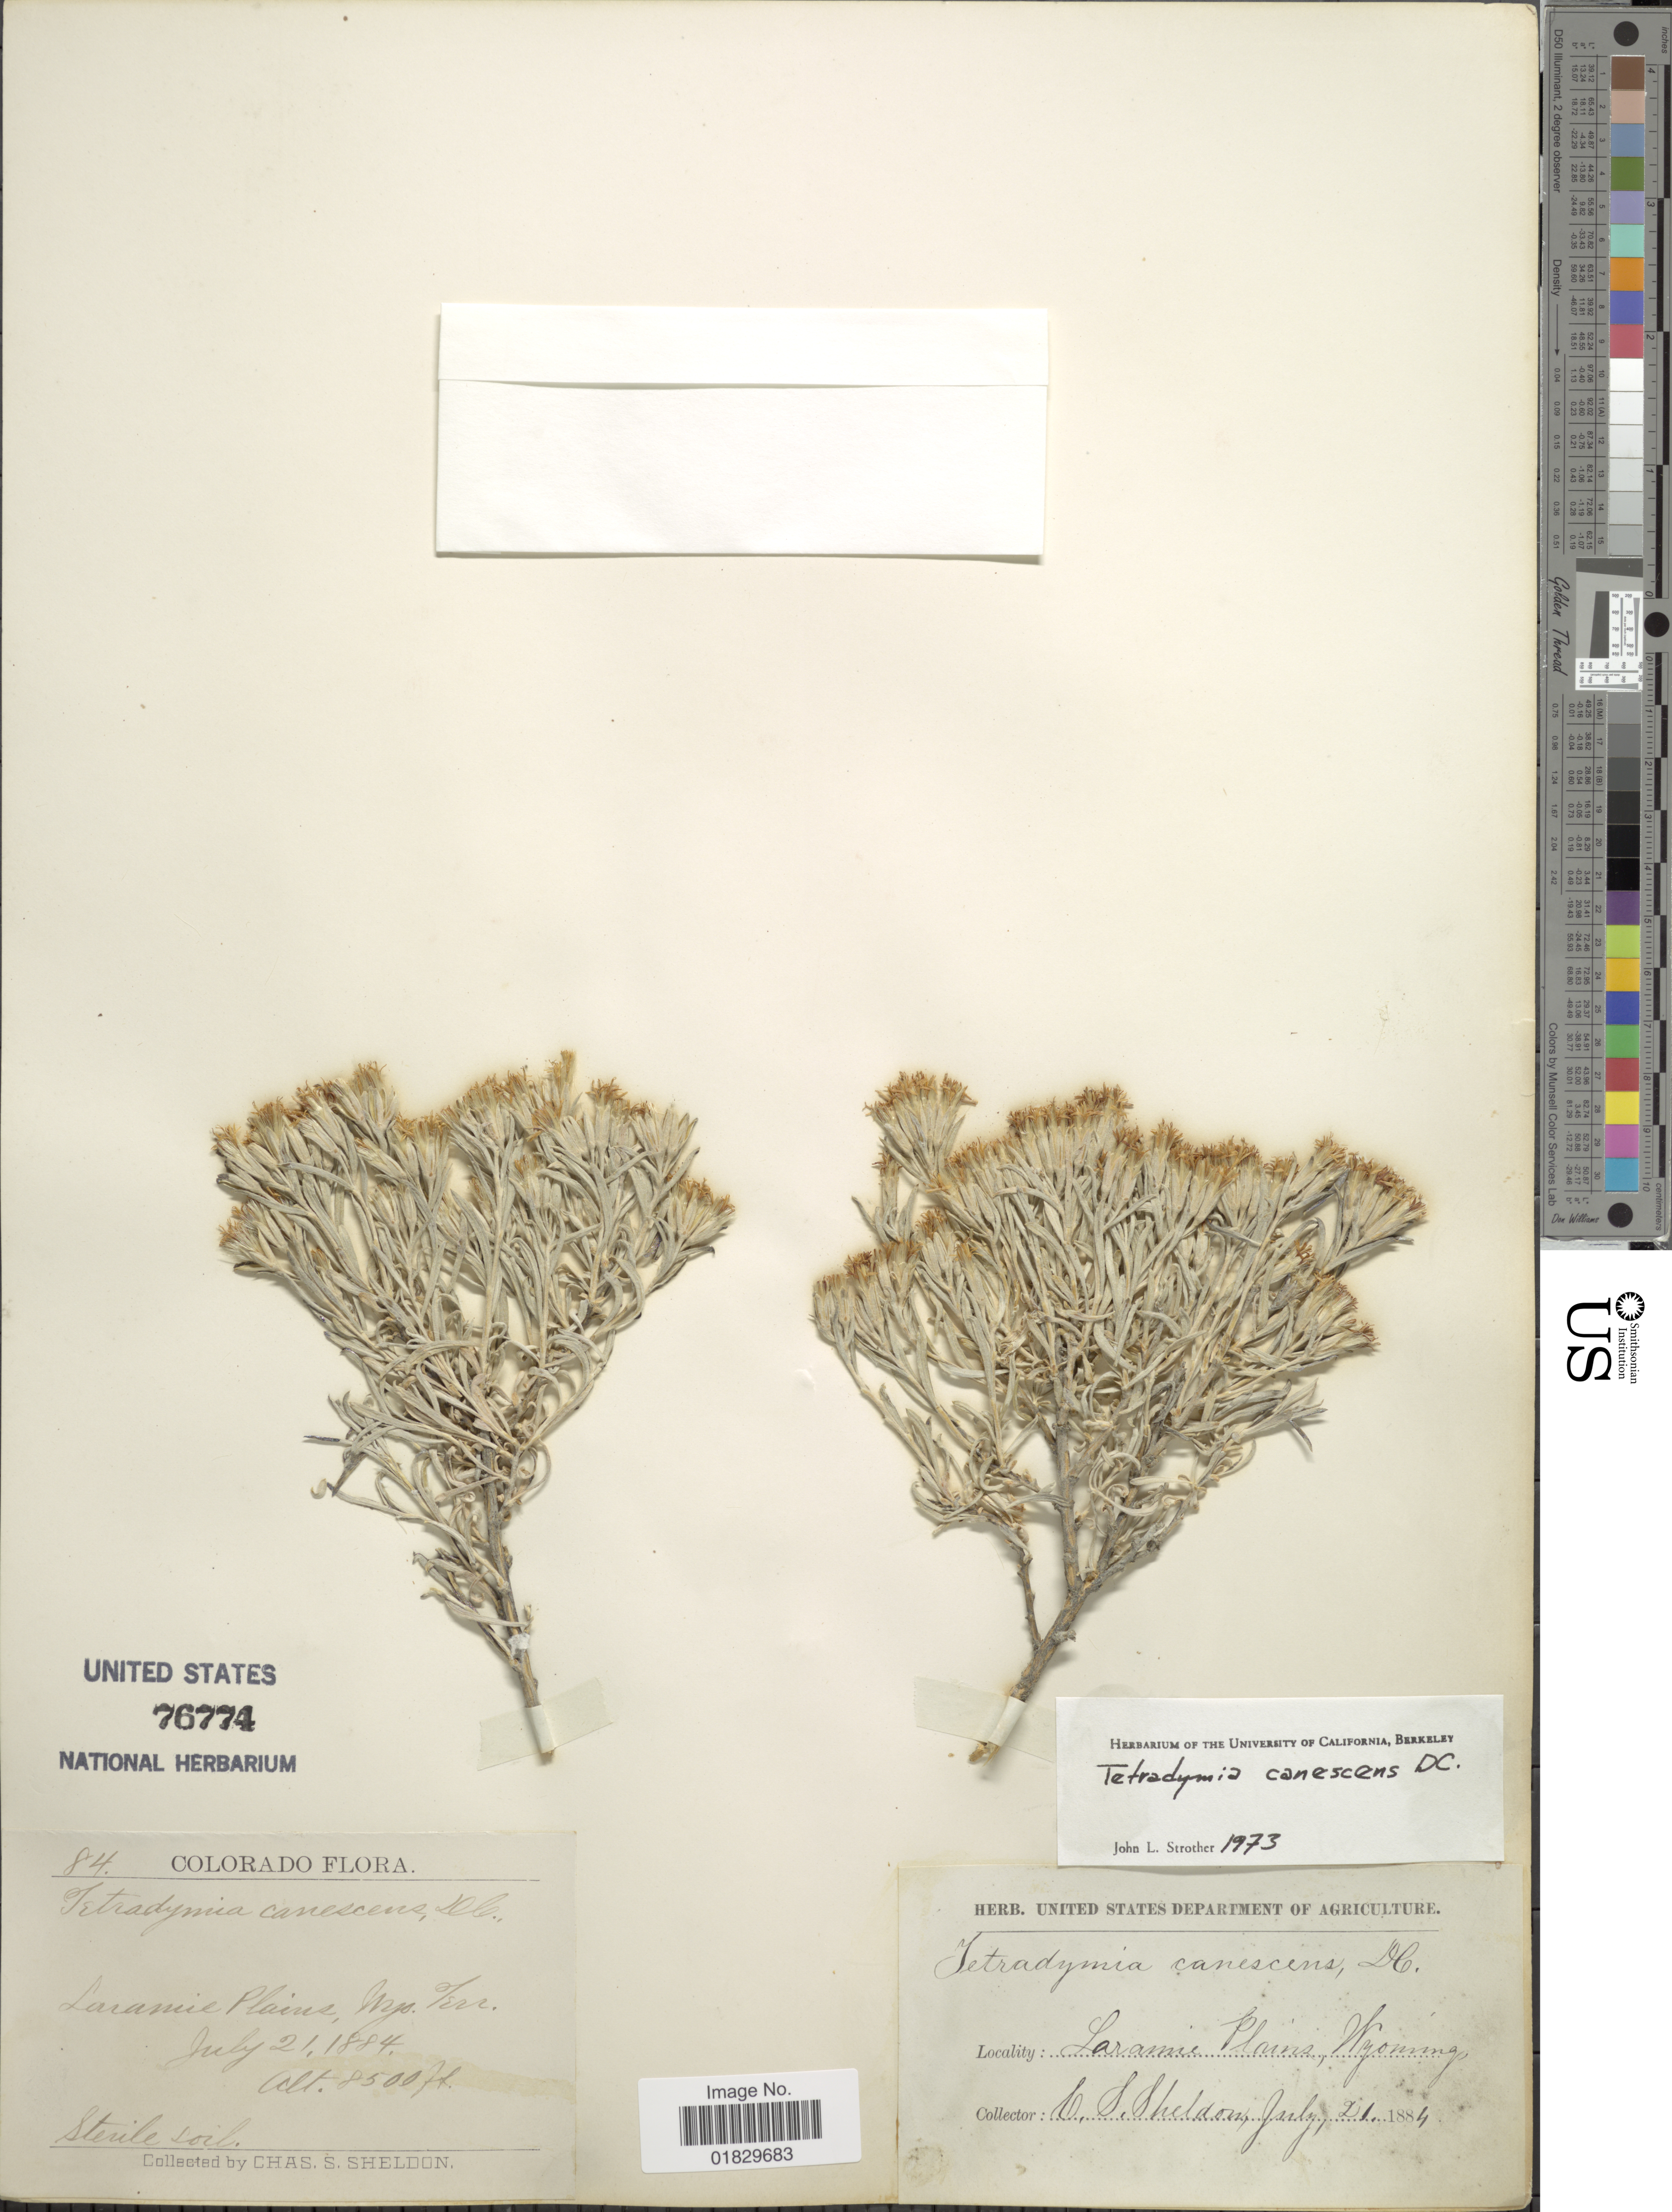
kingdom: Plantae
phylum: Tracheophyta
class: Magnoliopsida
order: Asterales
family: Asteraceae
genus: Tetradymia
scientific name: Tetradymia canescens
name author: DC.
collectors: C. S. Sheldon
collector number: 84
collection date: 1884-07-21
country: United States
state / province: Wyoming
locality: Colorado. Laramie Plains, Wyo. Terr.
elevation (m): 2591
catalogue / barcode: US 76774